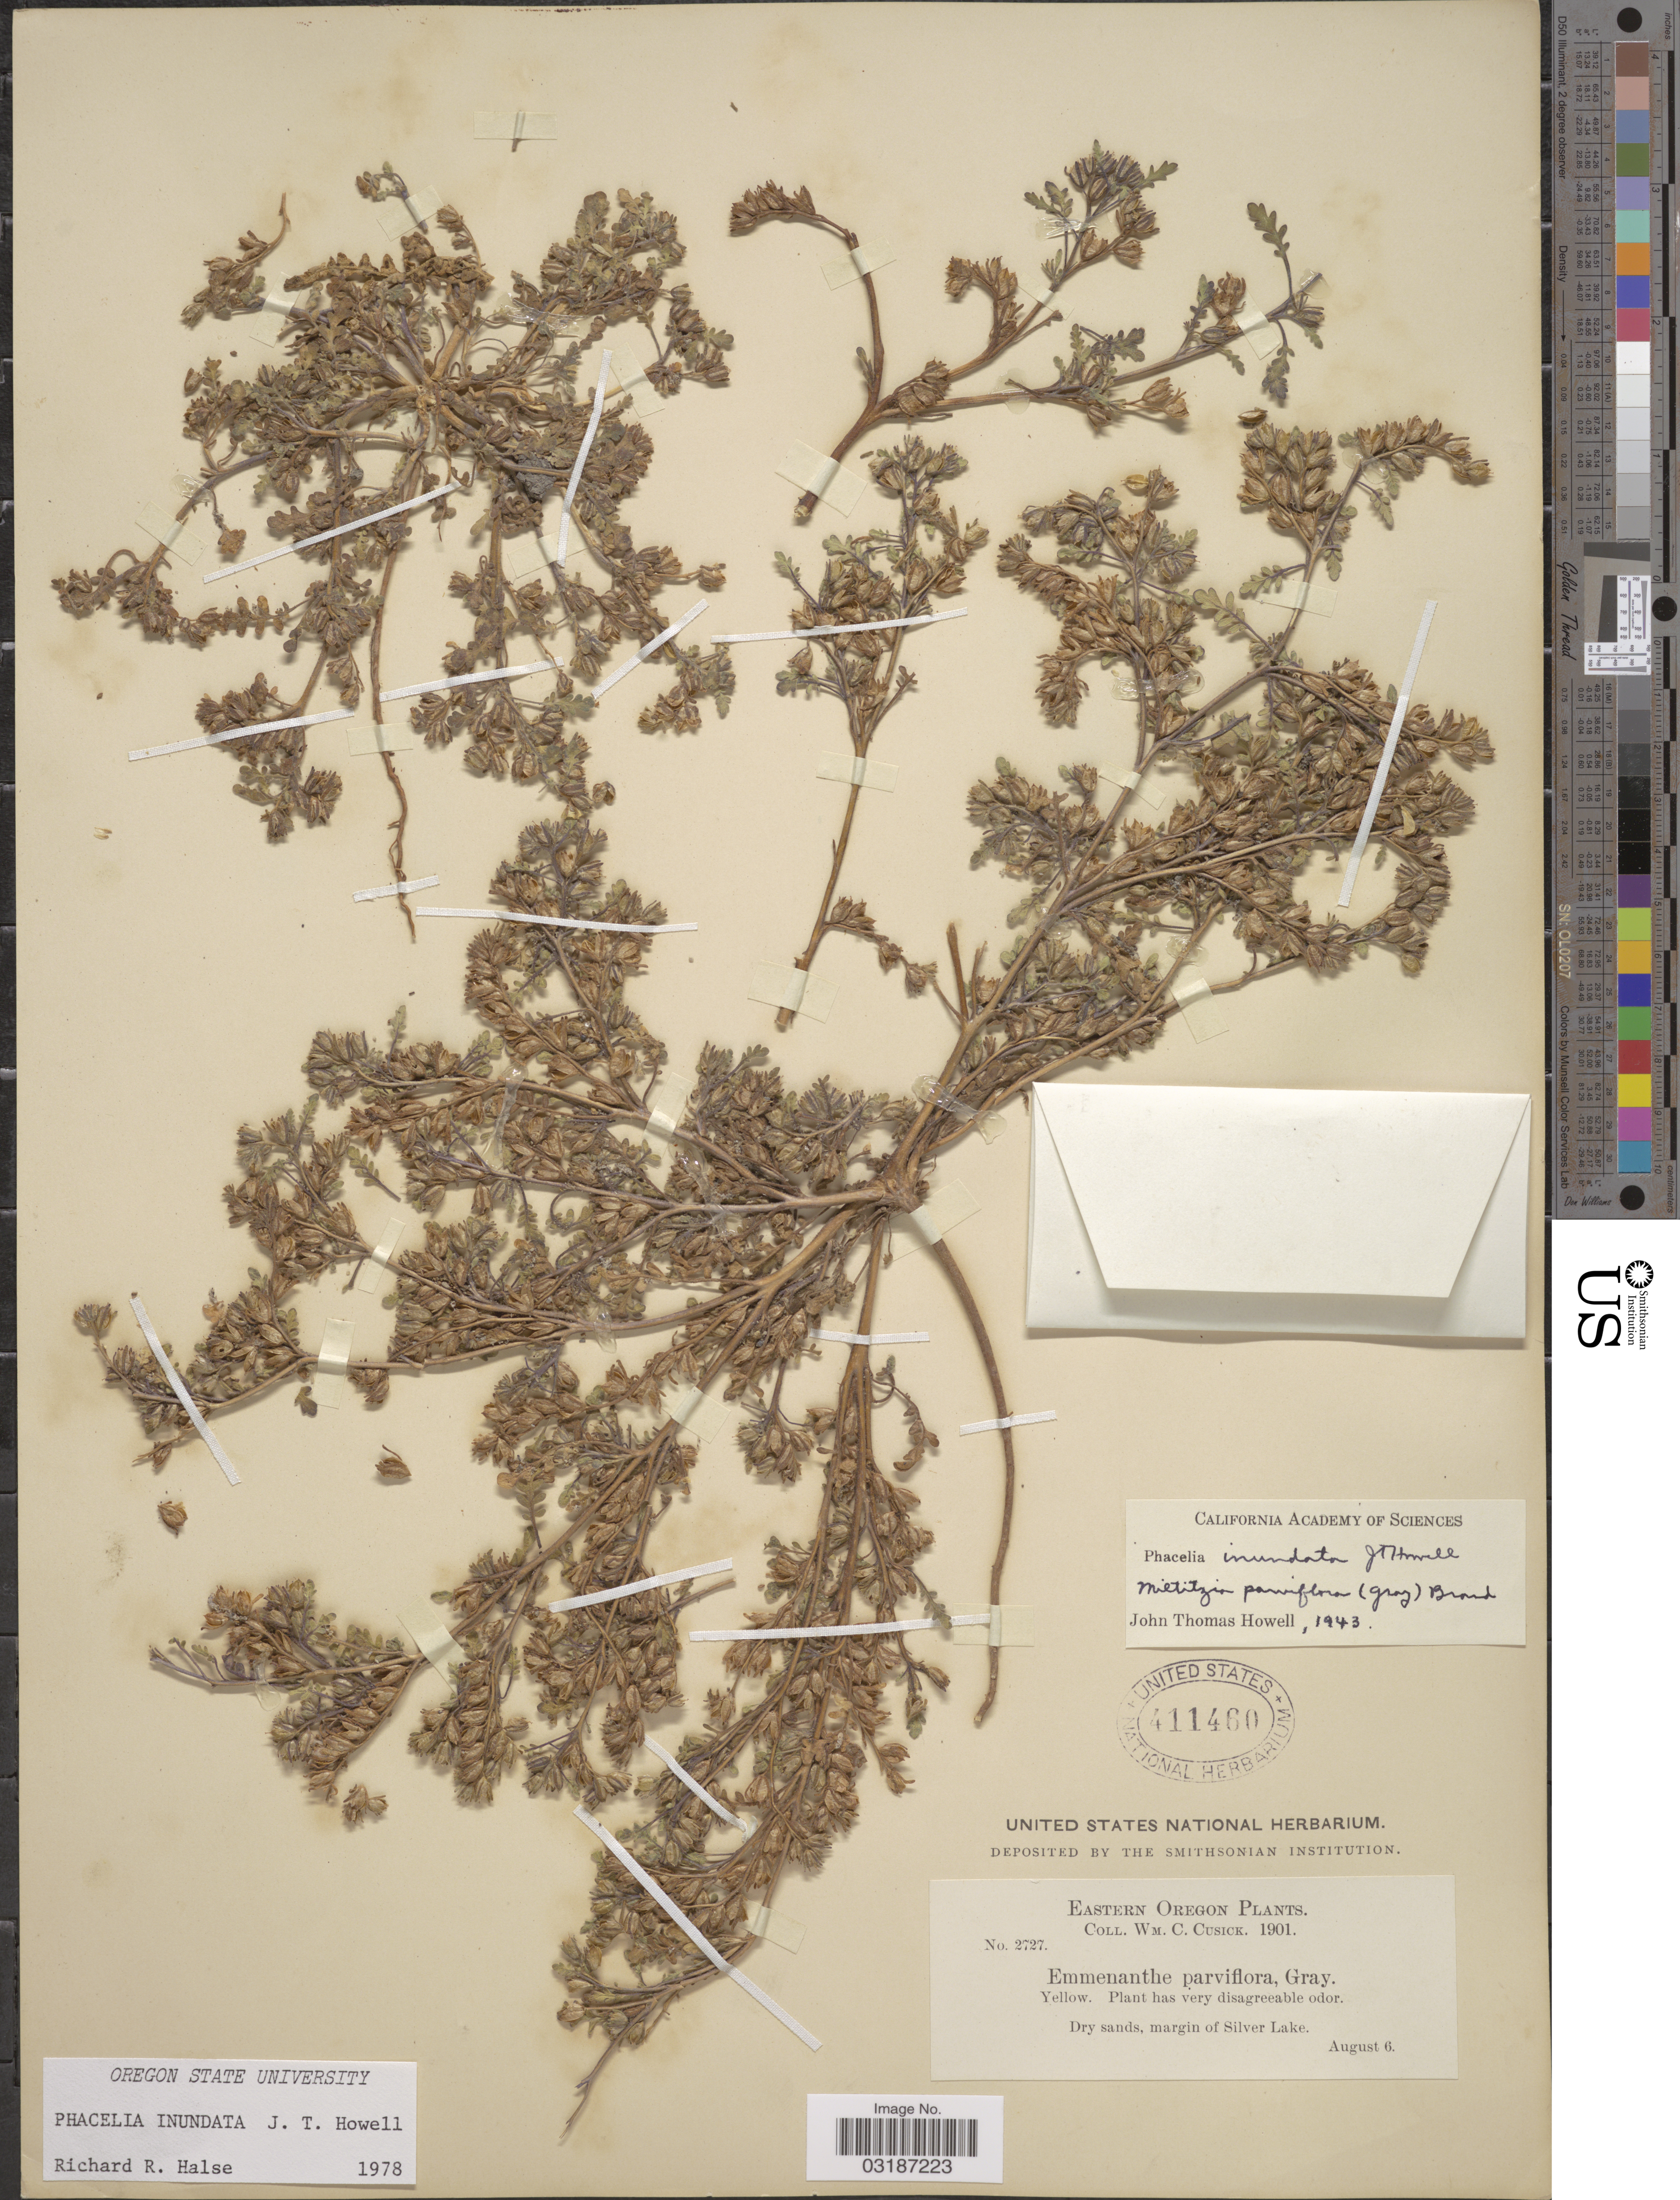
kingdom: Plantae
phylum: Tracheophyta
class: Magnoliopsida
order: Boraginales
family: Hydrophyllaceae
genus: Phacelia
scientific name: Phacelia inundata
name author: J.T. Howell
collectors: W. C. Cusick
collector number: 2727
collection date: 1901-08-06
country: United States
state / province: Oregon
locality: Eastern Oregon. Margin of Silver Lake.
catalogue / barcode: US 411460